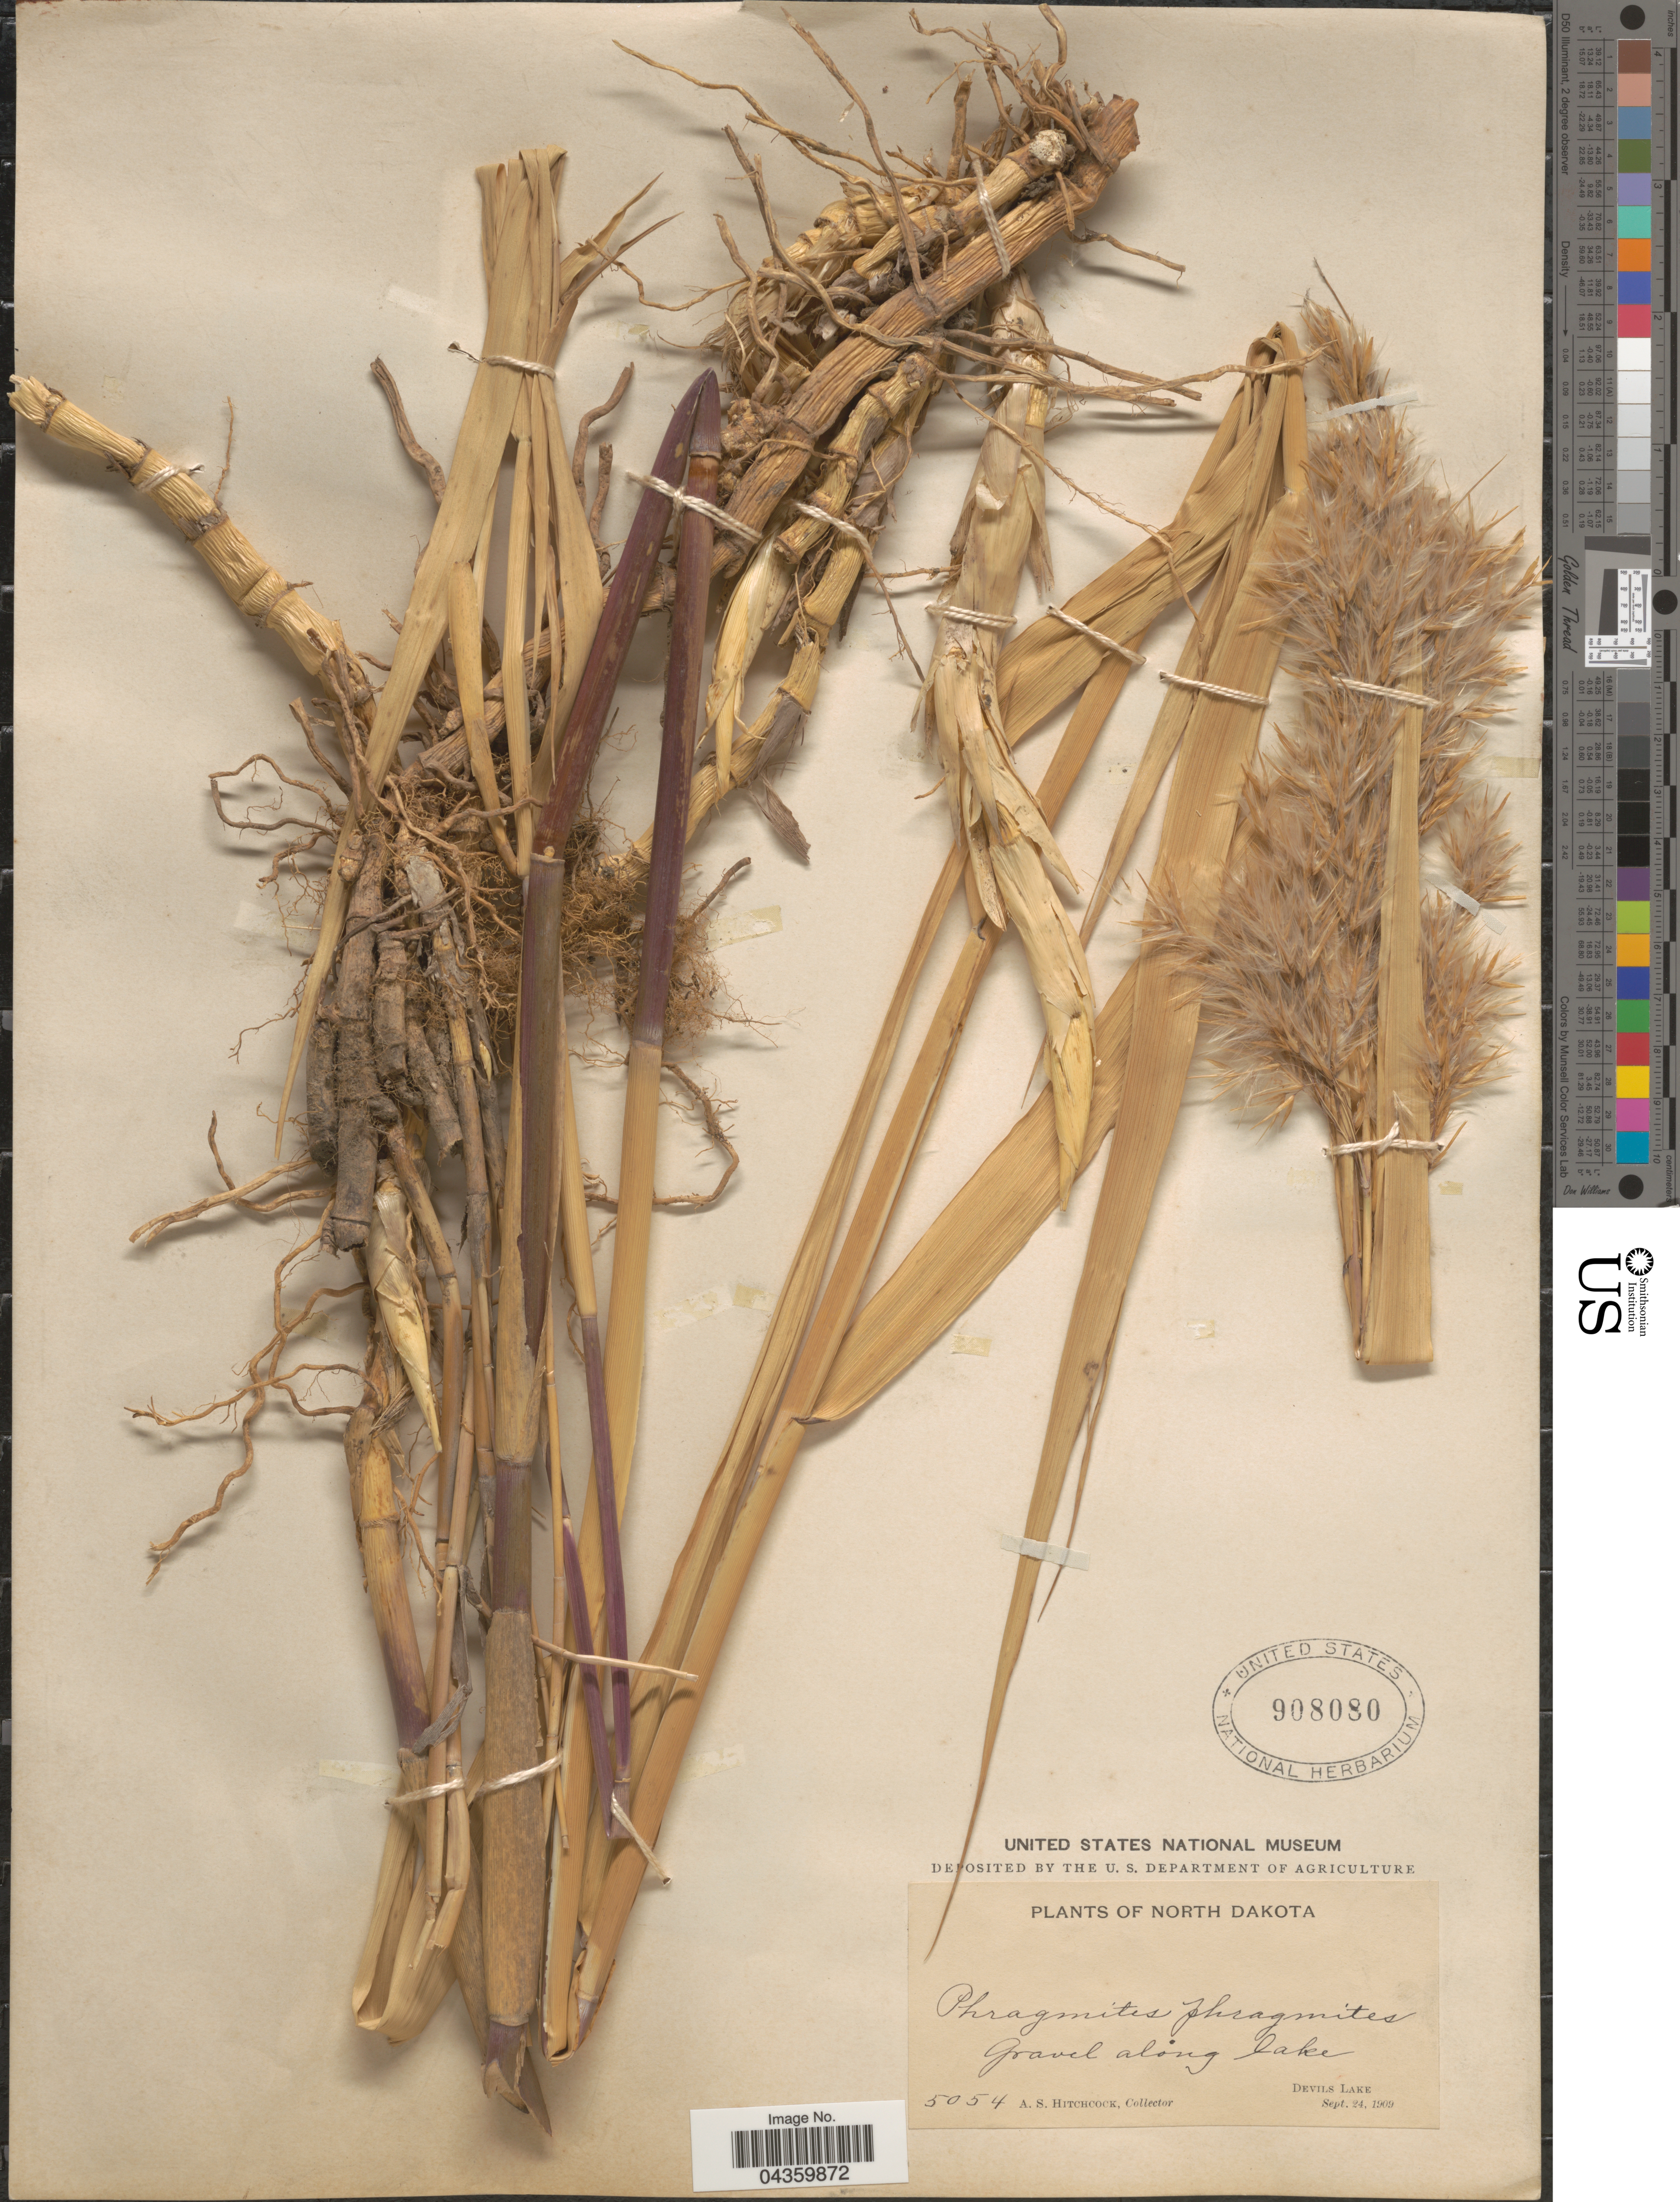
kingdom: Plantae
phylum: Tracheophyta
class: Liliopsida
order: Poales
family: Poaceae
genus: Phragmites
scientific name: Phragmites australis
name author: (Cav.) Trin. ex Steud.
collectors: A. S. Hitchcock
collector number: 5054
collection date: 1909-09-24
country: United States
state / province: North Dakota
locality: Gravel along lake. Devils Lake.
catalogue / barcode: US 908080